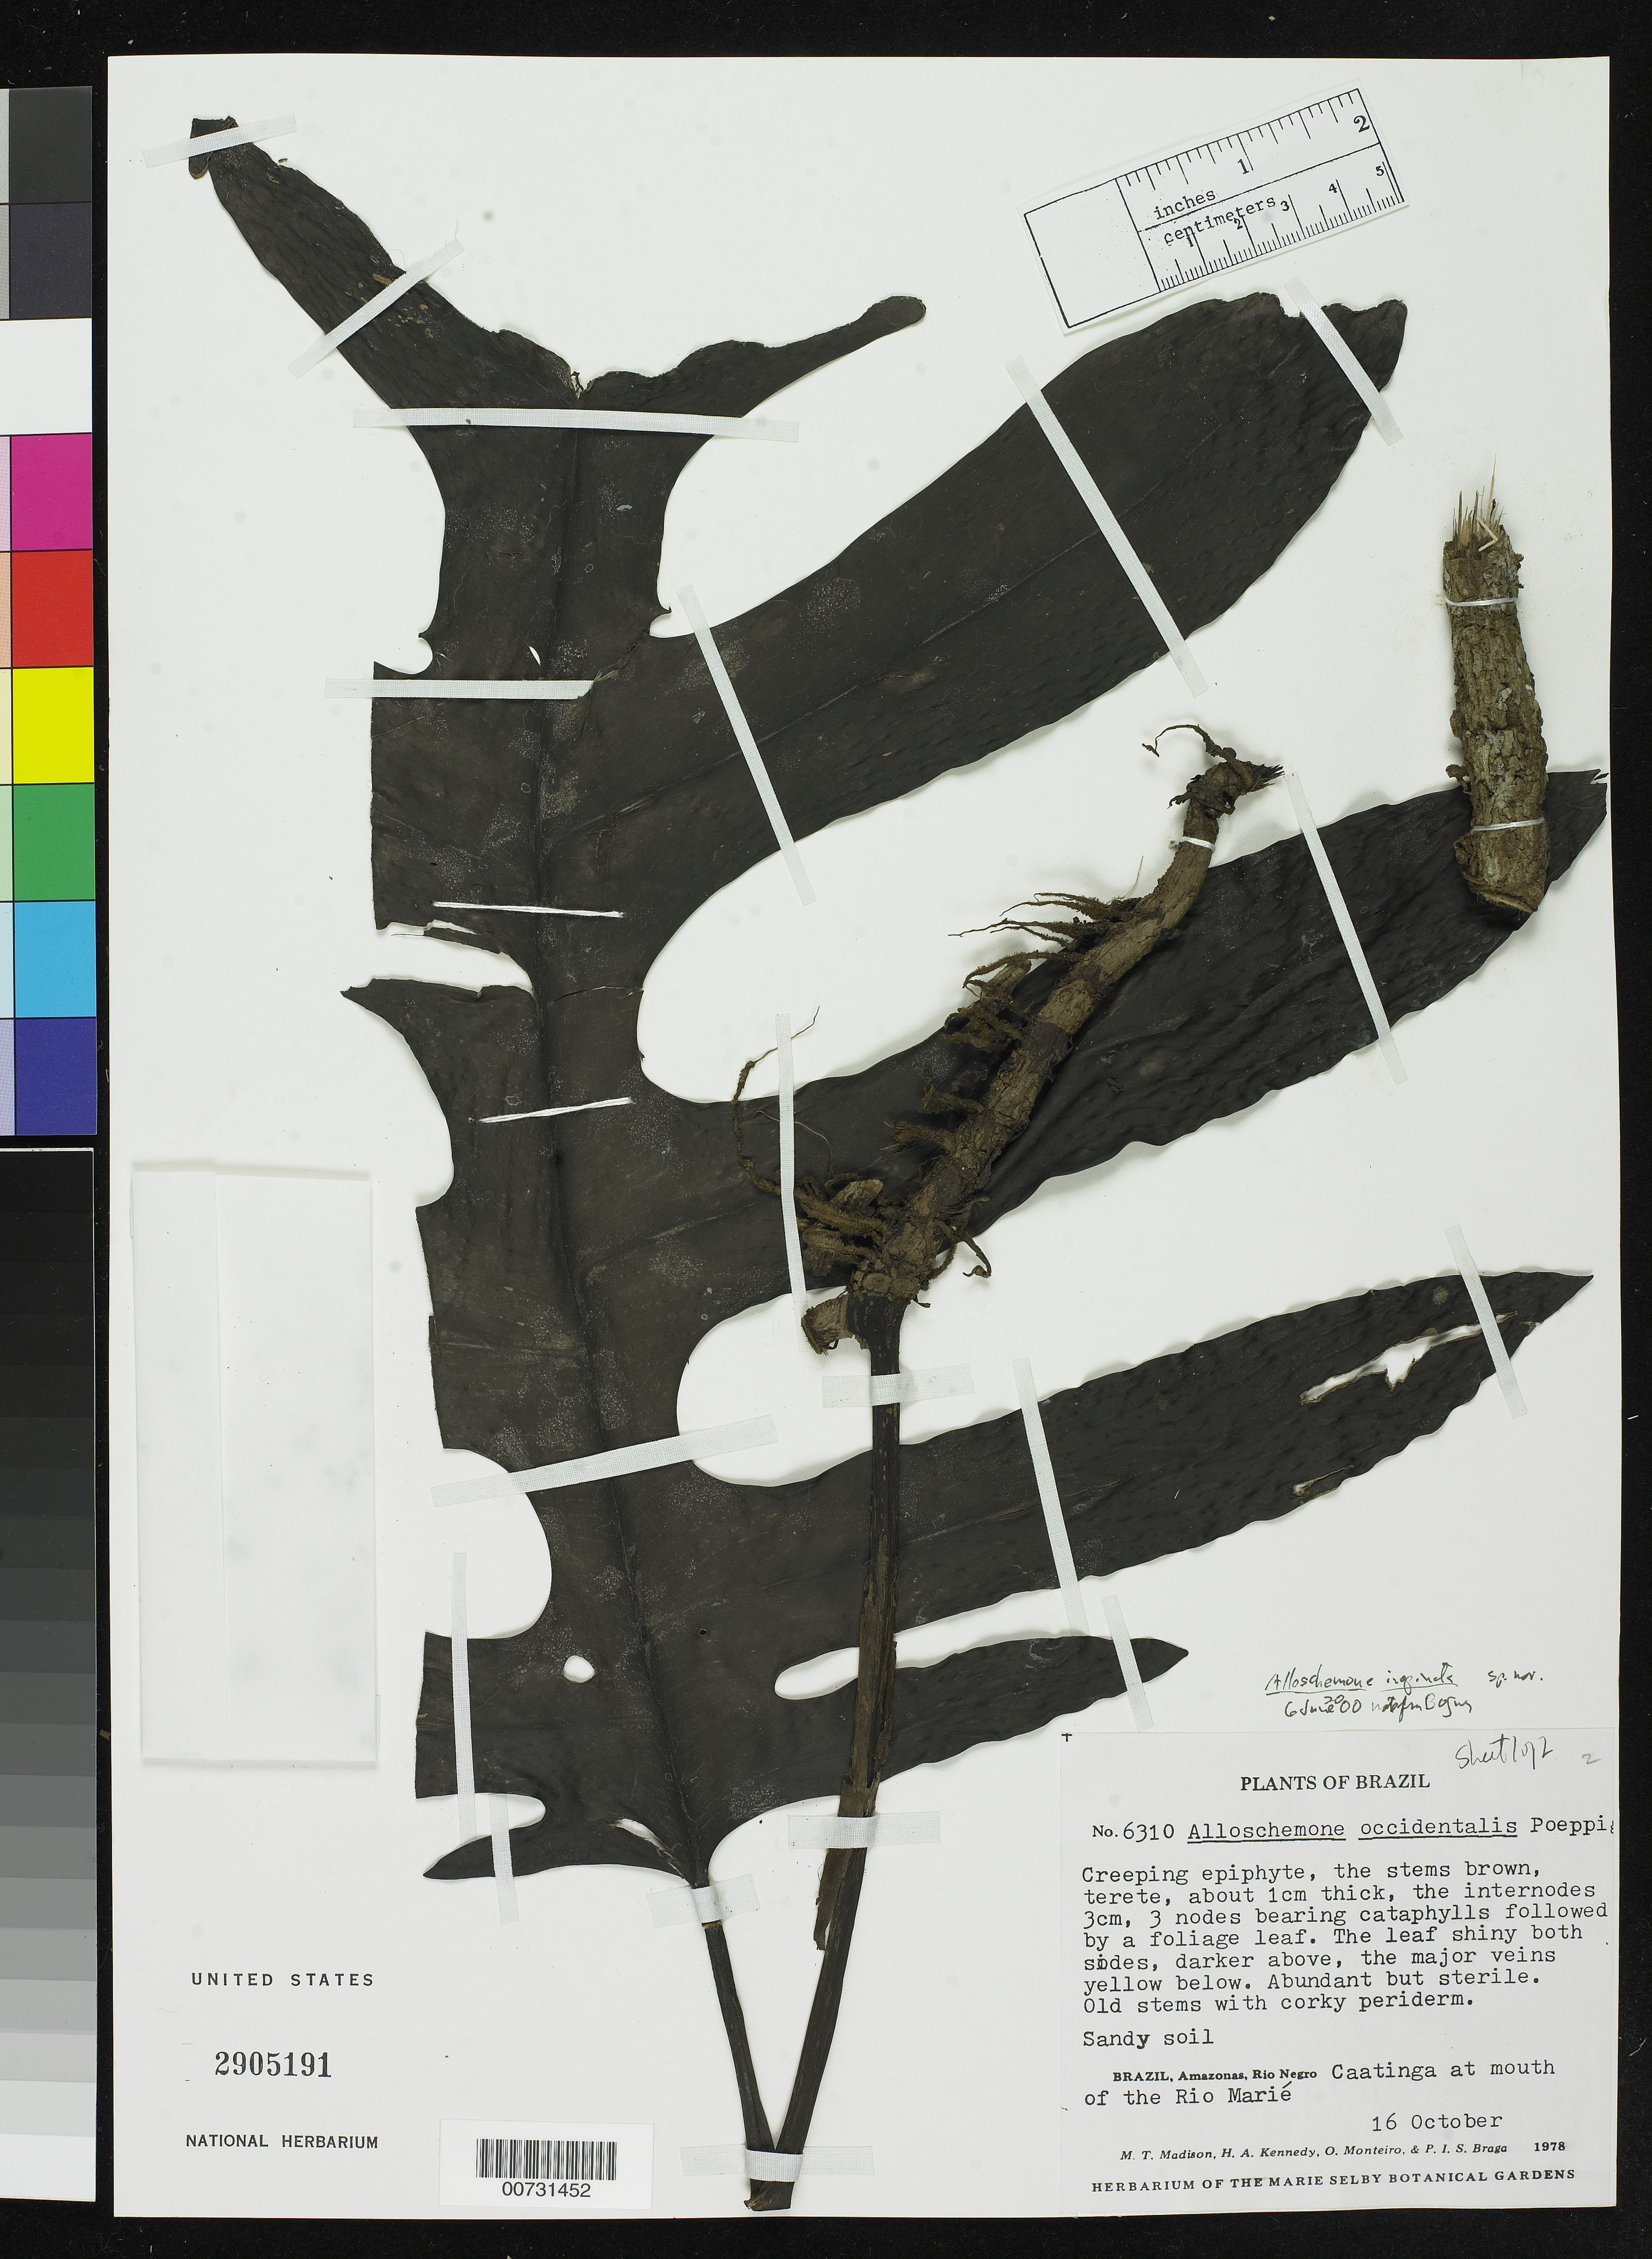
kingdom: Plantae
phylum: Tracheophyta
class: Liliopsida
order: Alismatales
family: Araceae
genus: Alloschemone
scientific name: Alloschemone inopinata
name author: Bogner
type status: Isotype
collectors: M. T. Madison, H. Kennedy, O. P. Monteiro & P. I. S. Braga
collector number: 6310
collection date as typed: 16 Oct 1978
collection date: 1978-10-16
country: Brazil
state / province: Amazonas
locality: Rio Negro, Caatinga at mouth of the Rio Marié.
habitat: Sandy soil.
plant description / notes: Holotype at K.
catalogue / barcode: US 2905191